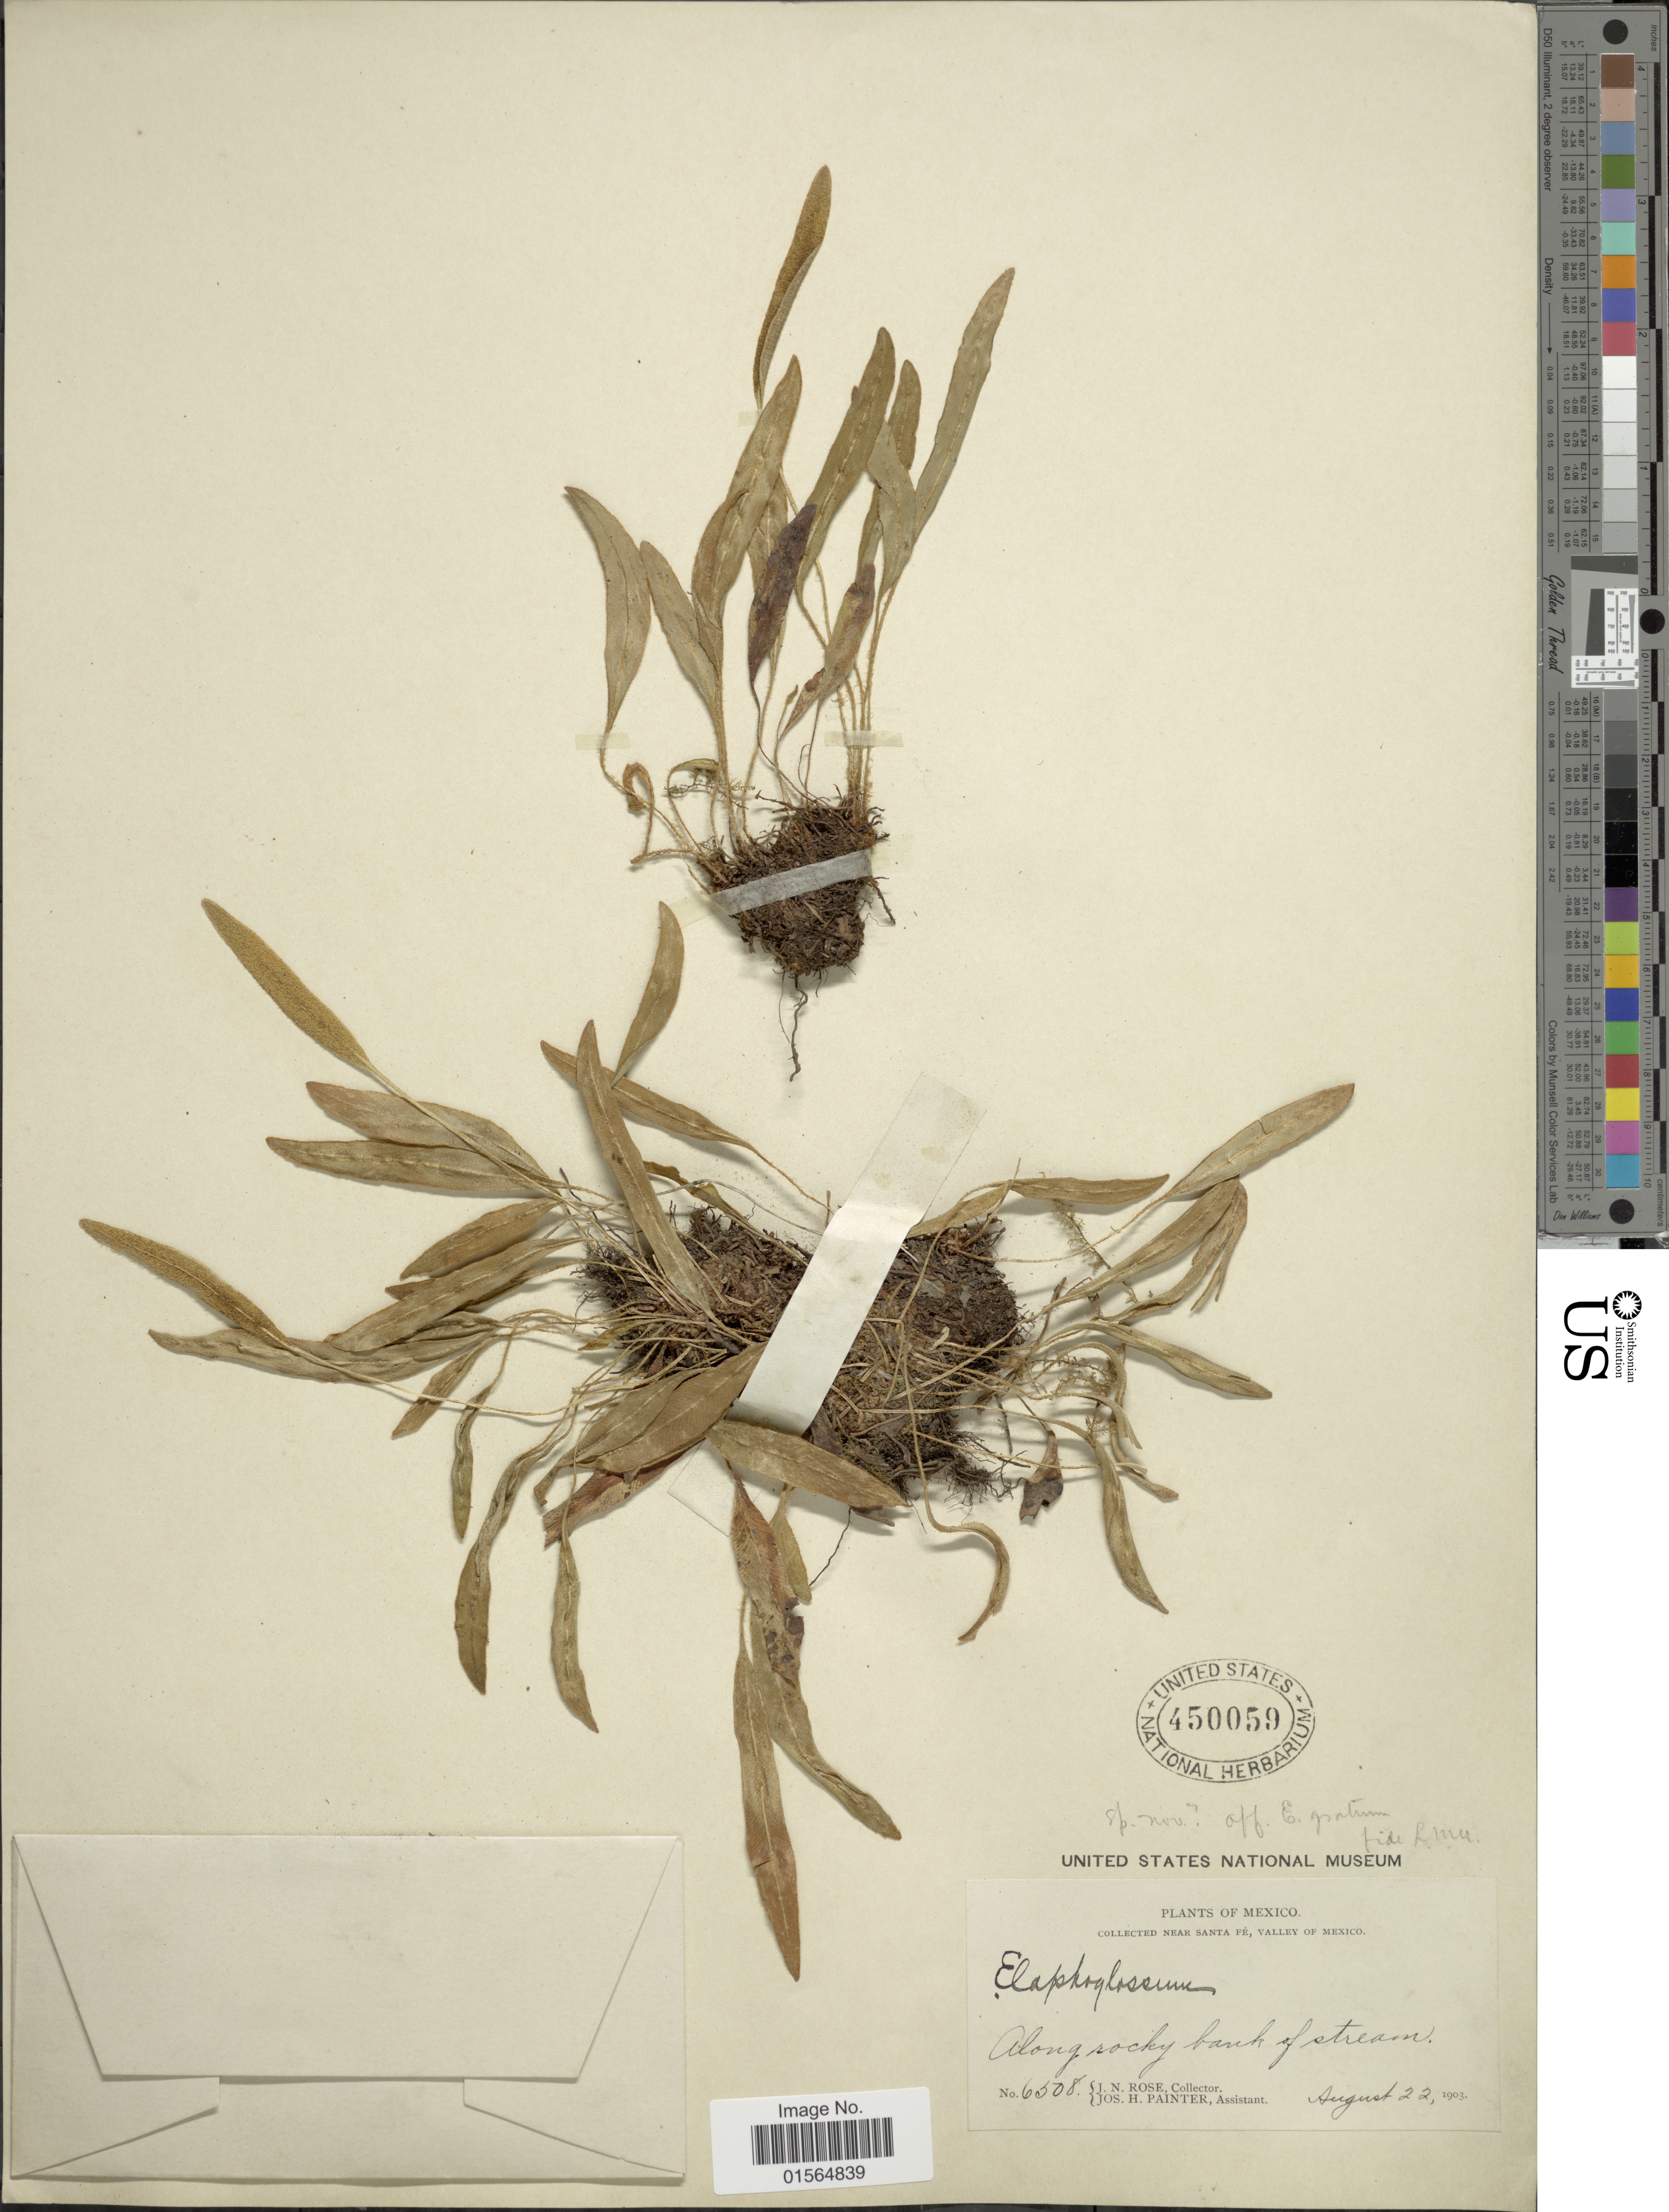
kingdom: Plantae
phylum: Tracheophyta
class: Polypodiopsida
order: Polypodiales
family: Dryopteridaceae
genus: Elaphoglossum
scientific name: Elaphoglossum petiolatum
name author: (Sw.) Urb.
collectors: J. N. Rose & J. H. Painter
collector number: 6508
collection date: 1903-08-22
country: Mexico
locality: Near Santa Fe, Valley of Mexico, Along rocky bank of stream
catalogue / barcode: US 450059